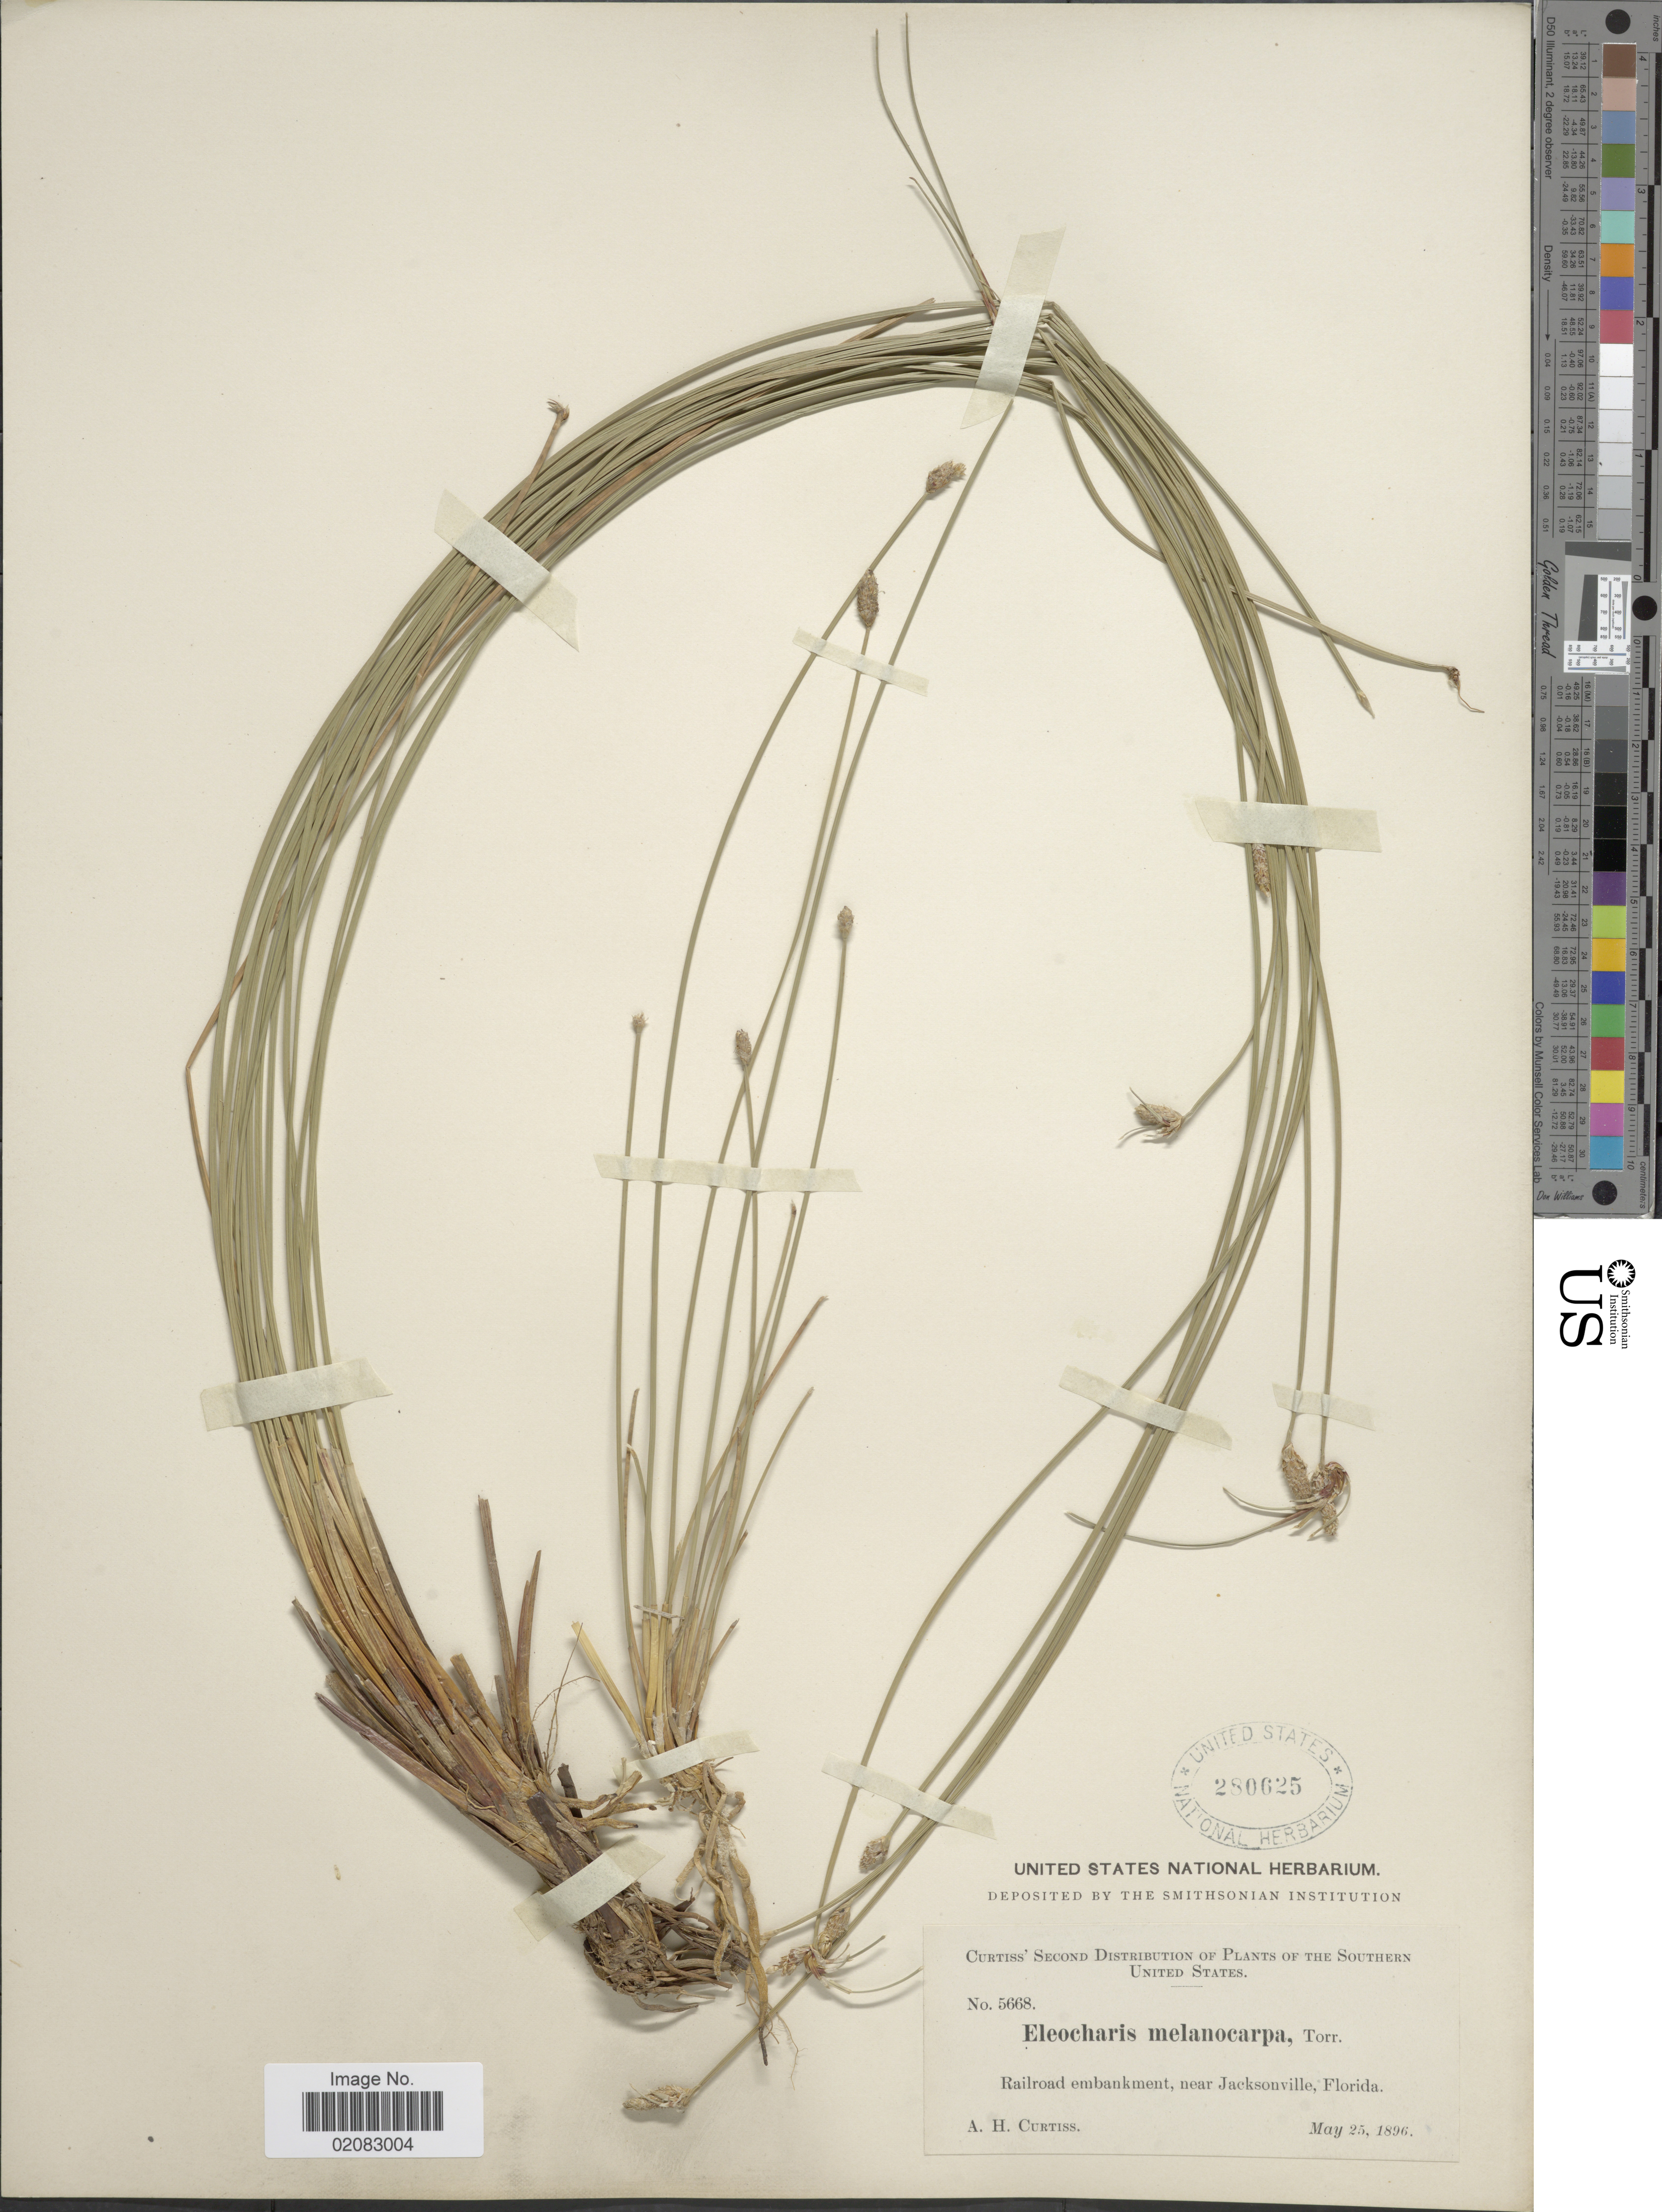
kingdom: Plantae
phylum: Tracheophyta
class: Liliopsida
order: Poales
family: Cyperaceae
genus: Eleocharis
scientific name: Eleocharis melanocarpa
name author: Torr.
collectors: A. H. Curtiss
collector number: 5668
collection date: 1896-05-25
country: United States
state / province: Florida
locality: The Southern United States, Railroad embankment, near Jacksonville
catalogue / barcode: US 280625